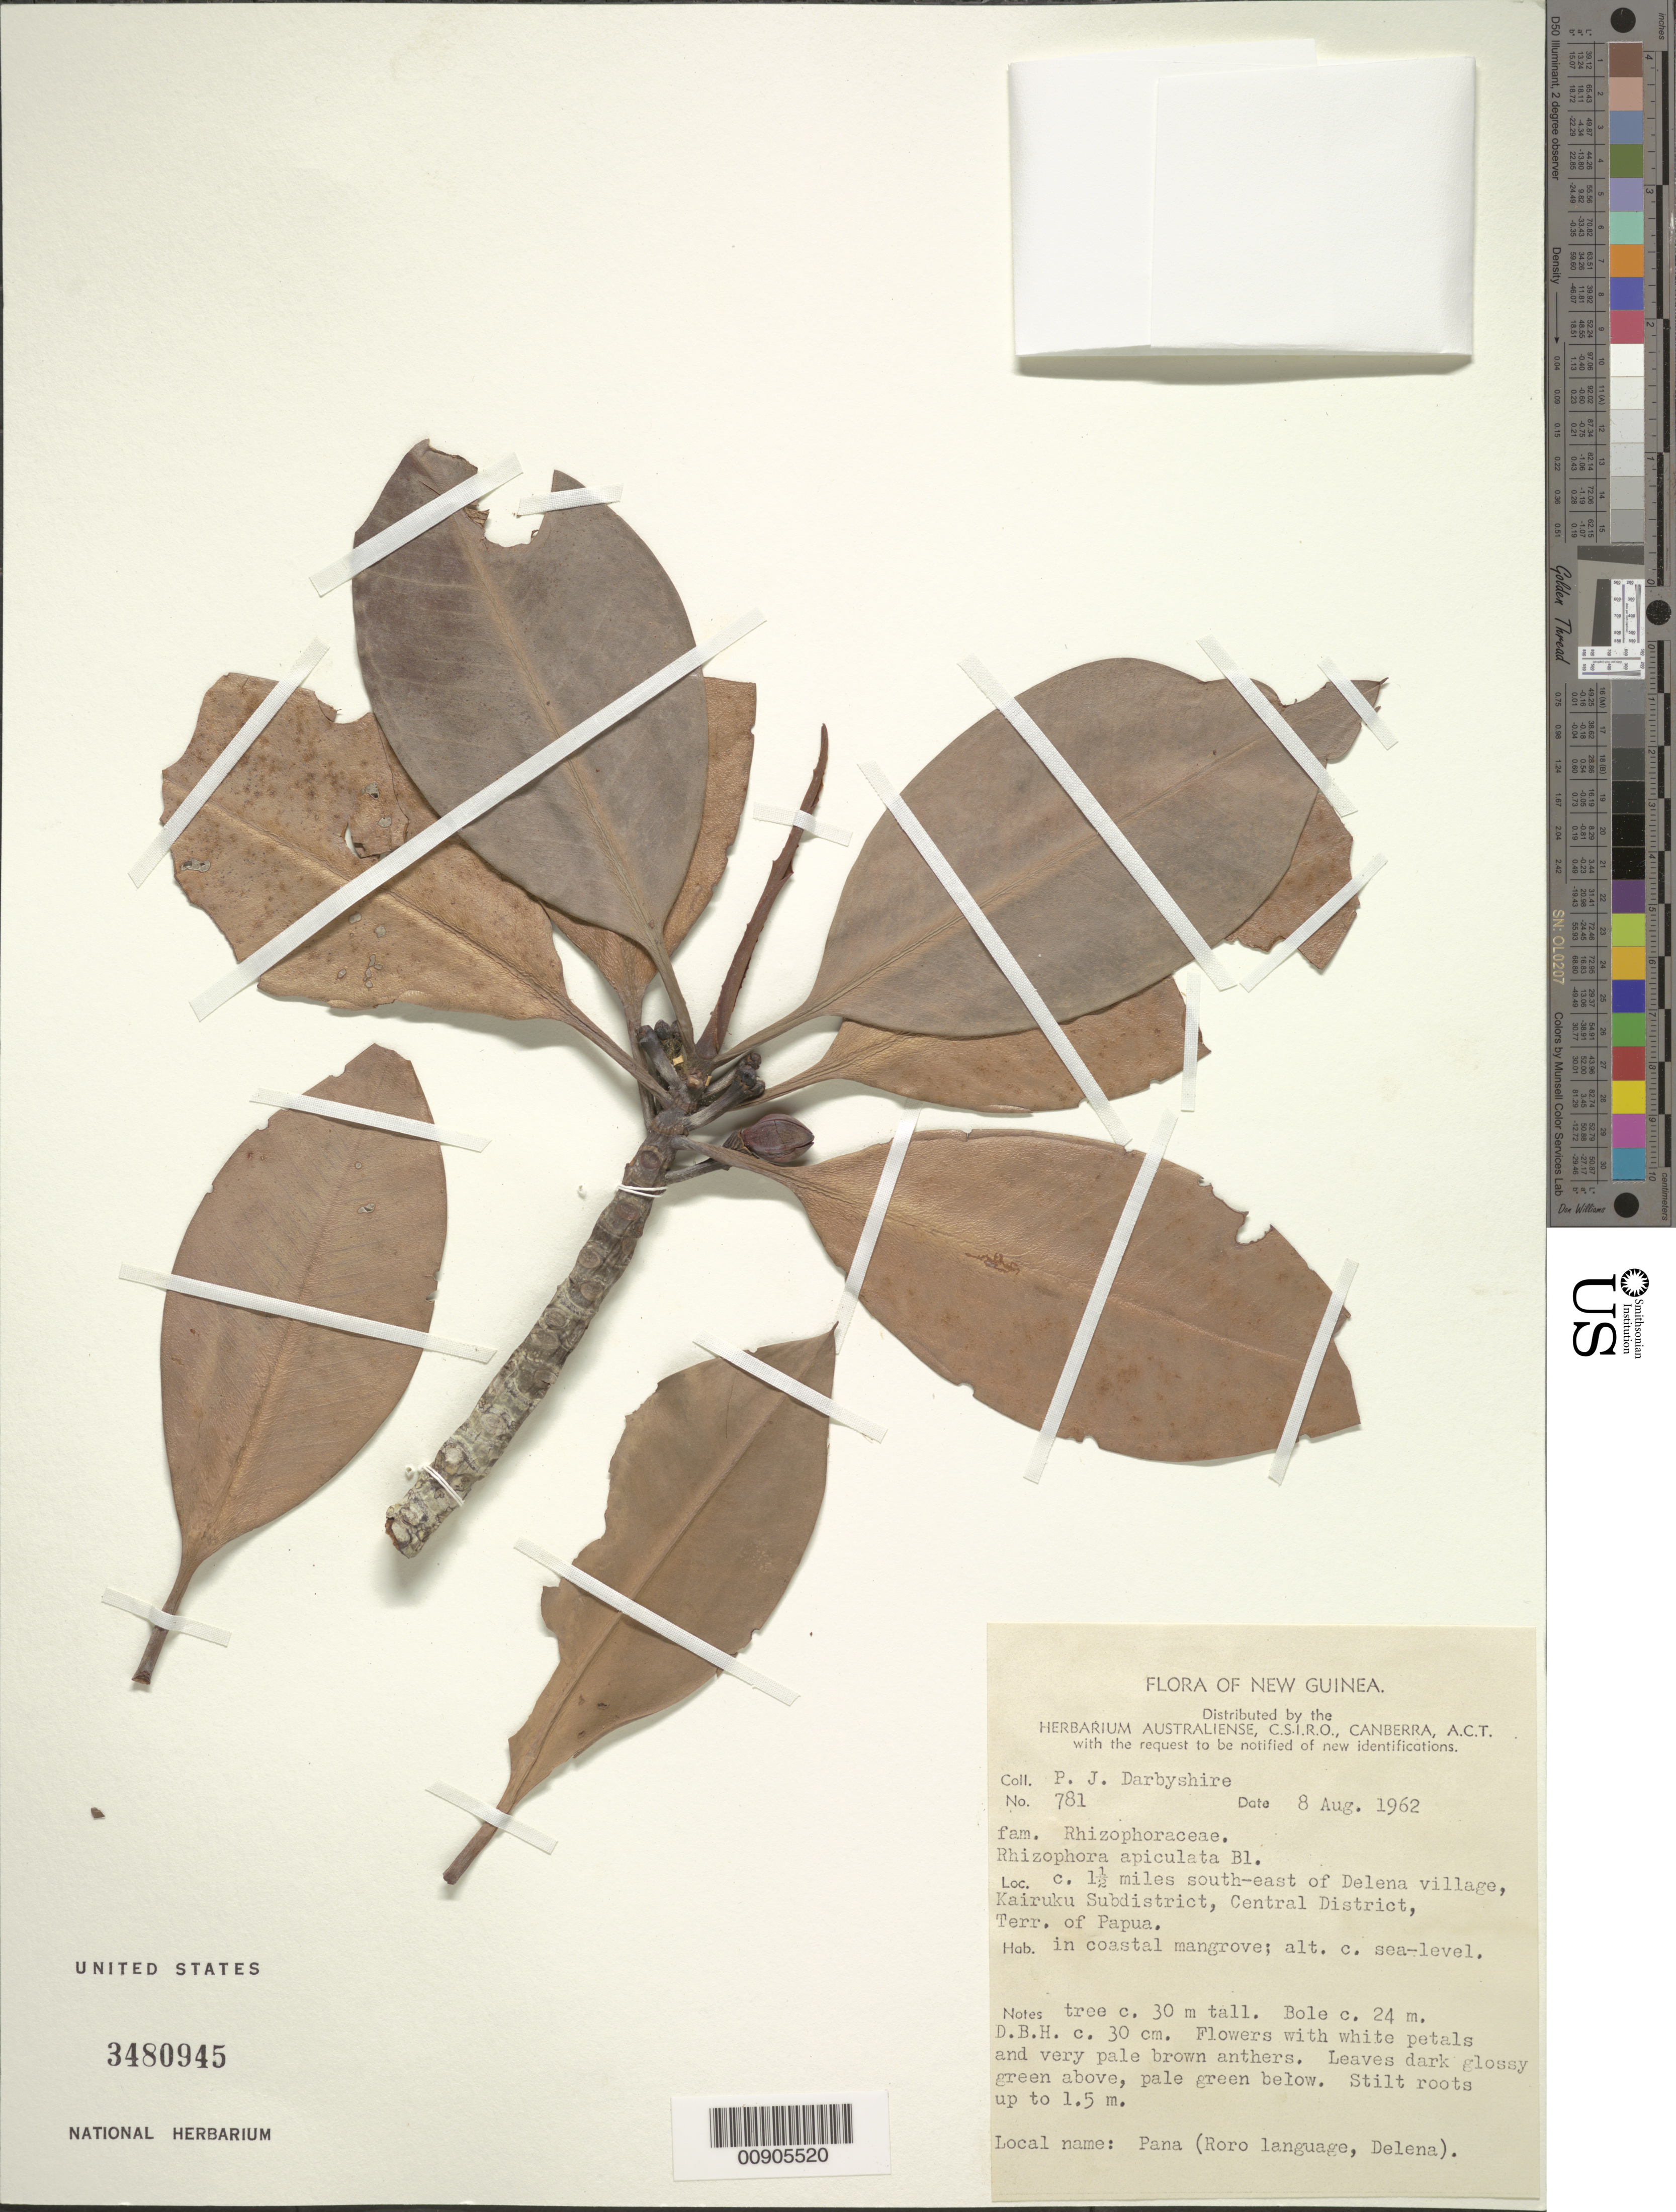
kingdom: Plantae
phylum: Tracheophyta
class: Magnoliopsida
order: Malpighiales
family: Rhizophoraceae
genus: Rhizophora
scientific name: Rhizophora apiculata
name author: Blume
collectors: P. Darbyshire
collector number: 781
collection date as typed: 08 Aug 1962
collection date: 1962-08-08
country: Indonesia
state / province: Papua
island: New Guinea I.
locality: c. 1 1/2 miles south-east of Delena village, Kairuku Subdistrict, Central District, Terr. of Paupa. Irian Jaya.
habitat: In costal mangrove; alt. c. sea-level.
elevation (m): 0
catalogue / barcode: US 3480945